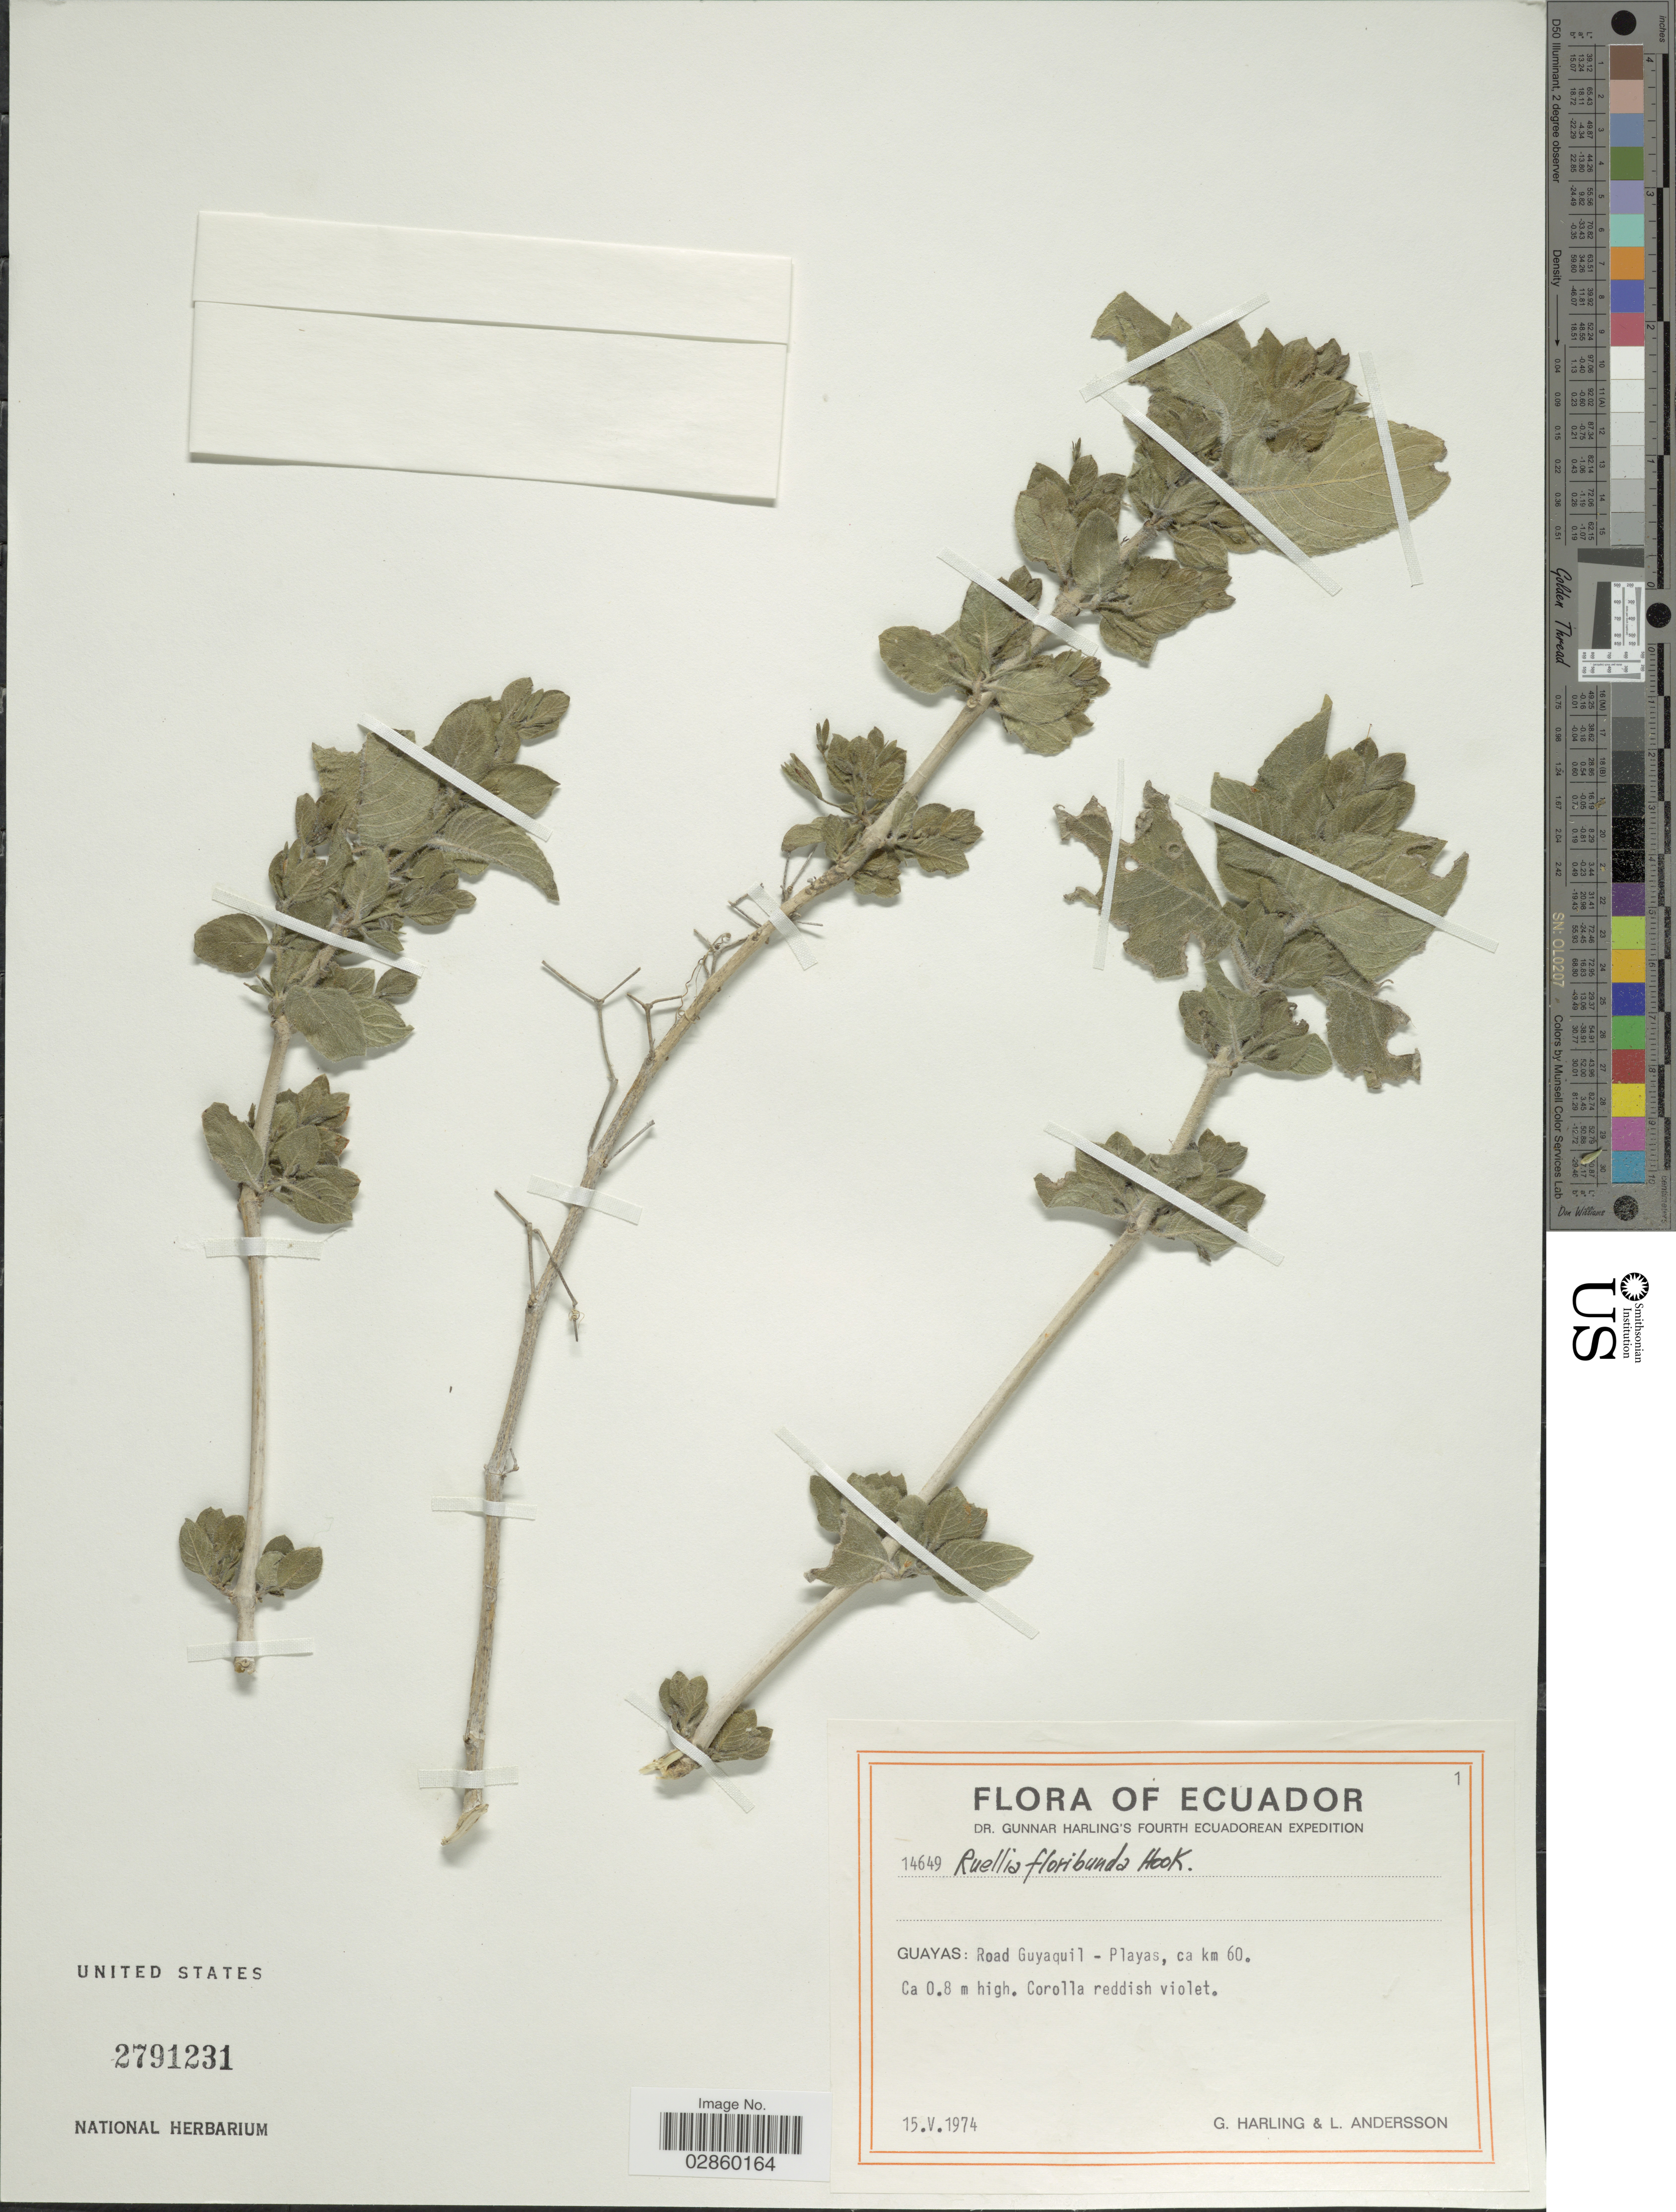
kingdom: Plantae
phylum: Tracheophyta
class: Magnoliopsida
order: Lamiales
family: Acanthaceae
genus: Ruellia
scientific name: Ruellia floribunda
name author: Hook.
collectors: G. Harling & L. Andersson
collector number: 14649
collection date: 1974-05-15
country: Ecuador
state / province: Guayas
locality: Road Guyaquil - Playas, ca km 60.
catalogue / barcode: US 2791231